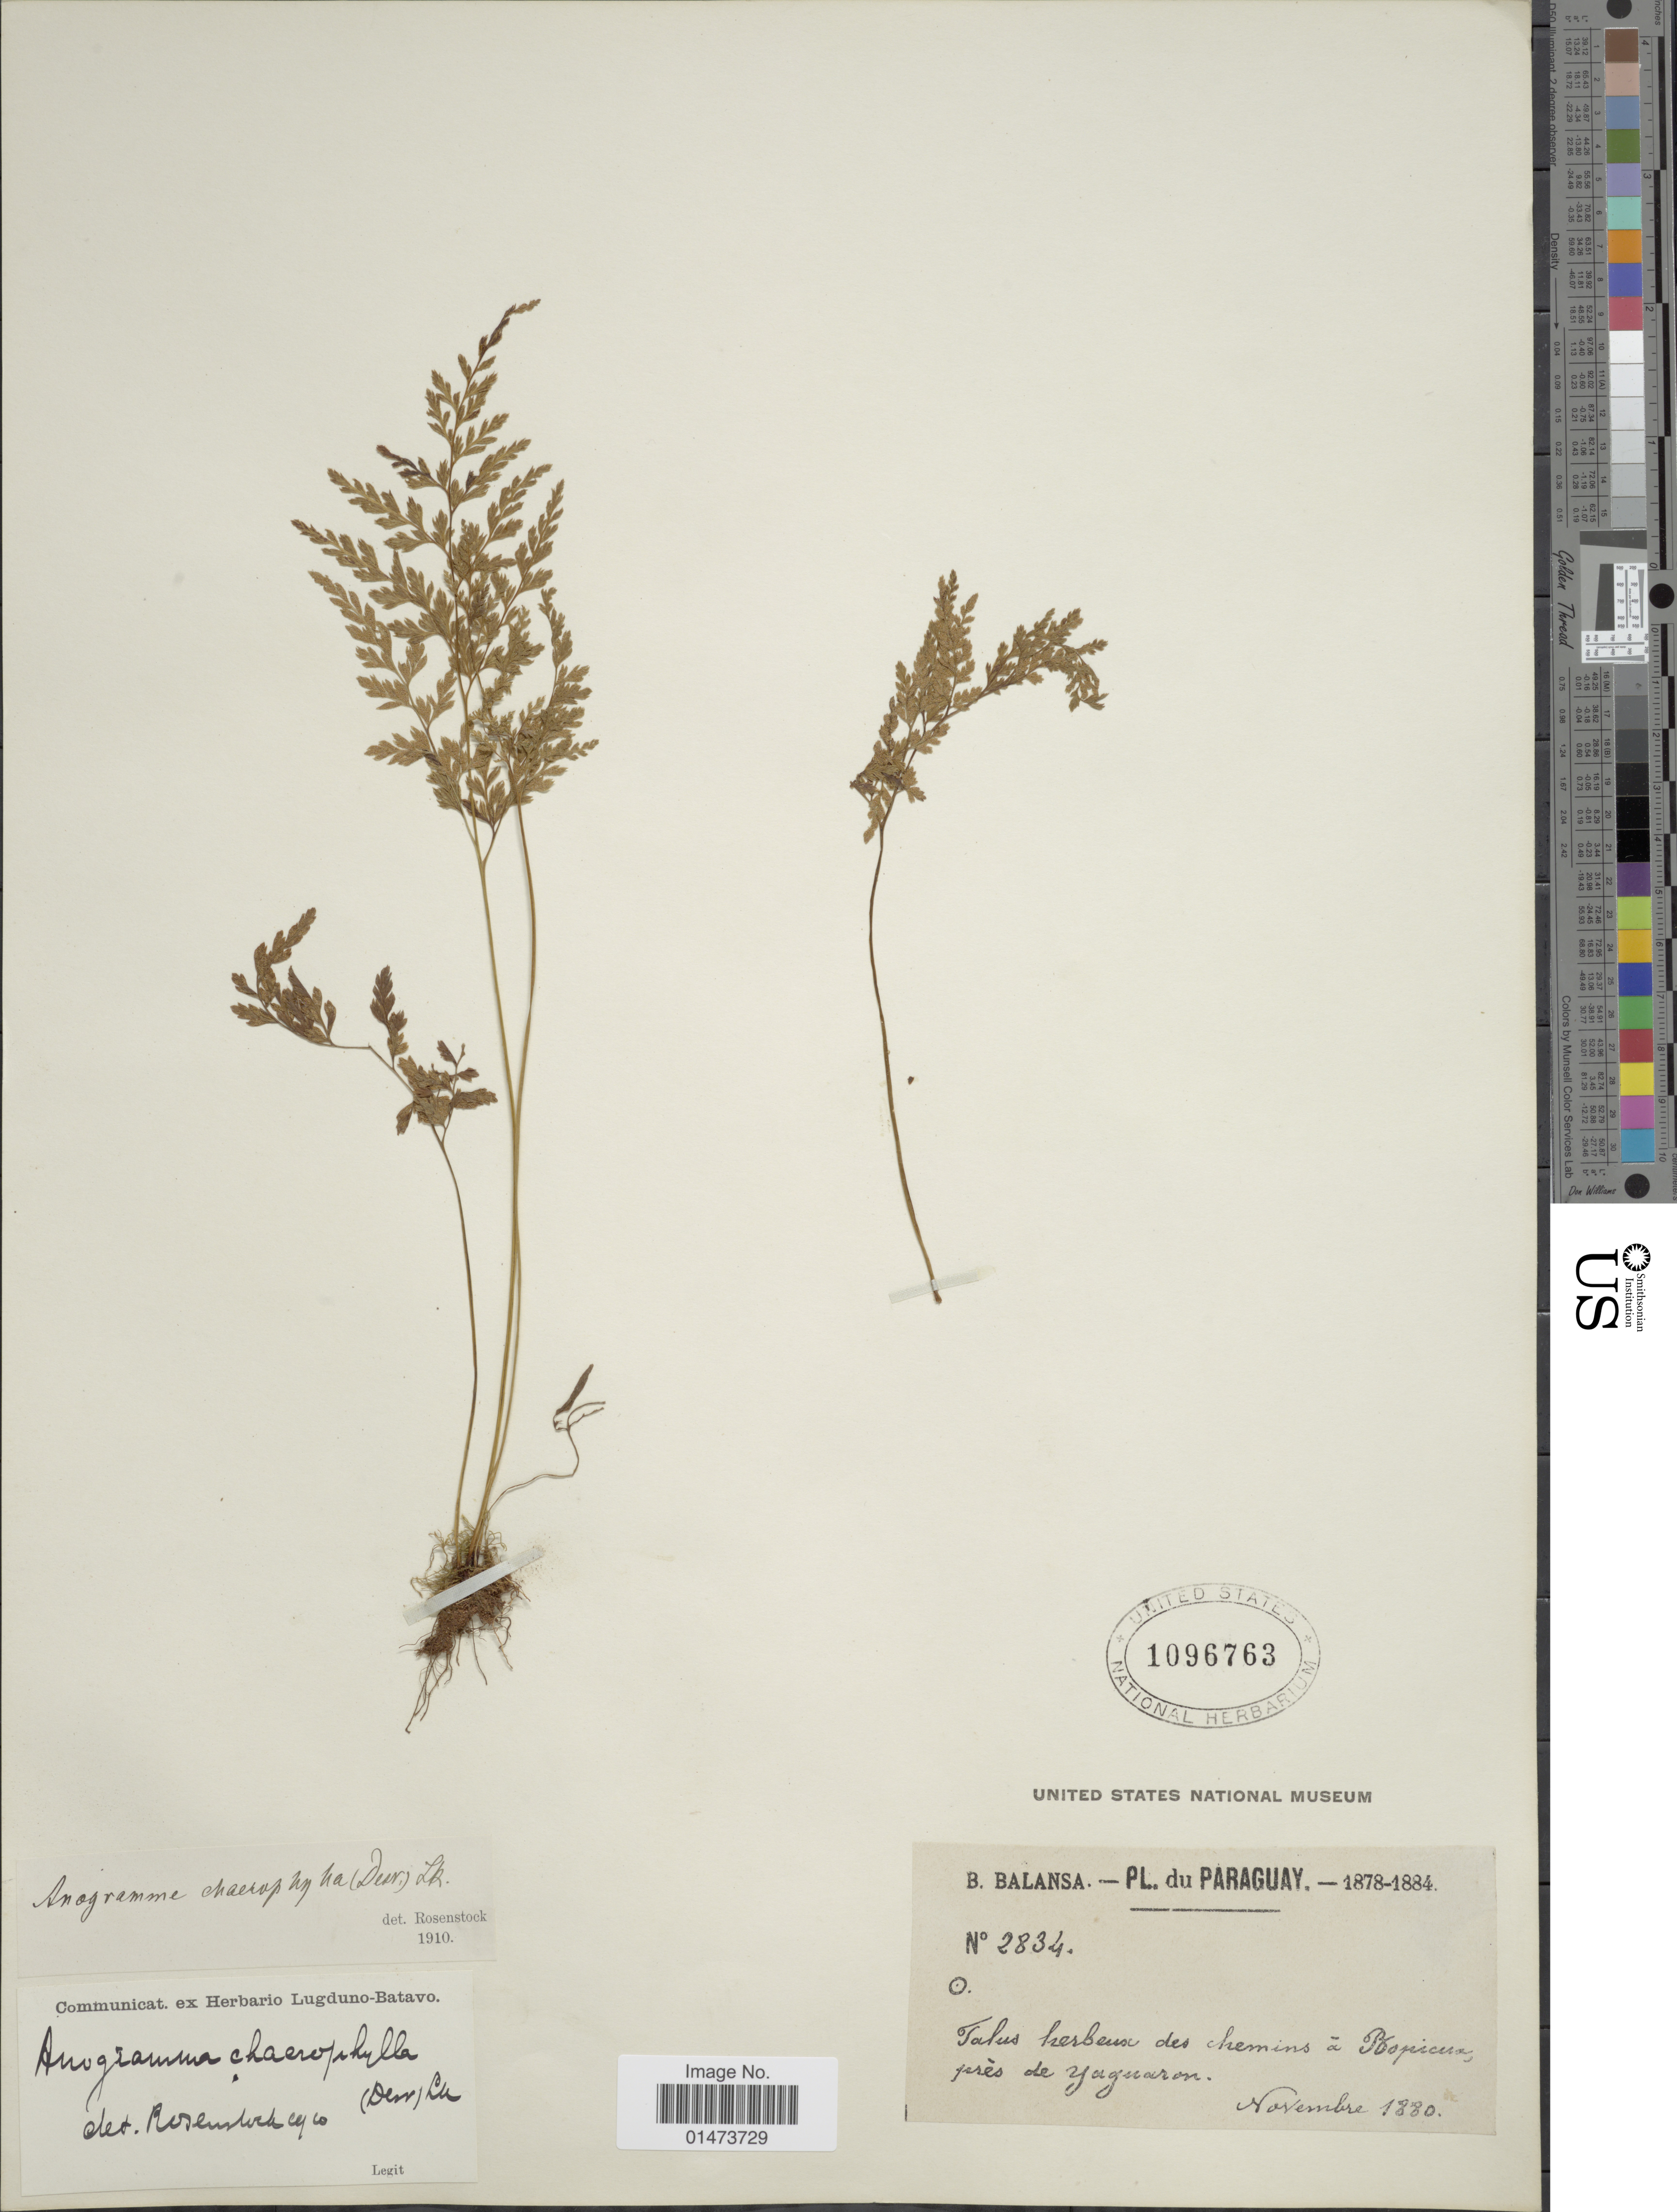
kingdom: Plantae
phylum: Tracheophyta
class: Polypodiopsida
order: Polypodiales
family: Pteridaceae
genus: Anogramma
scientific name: Anogramma chaerophylla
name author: (Desv.) Link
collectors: B. Balansa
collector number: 2834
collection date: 1880-11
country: Paraguay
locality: Talus herbeux des chemins á Bopicua, prés de Yaguaron.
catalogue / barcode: US 1096763